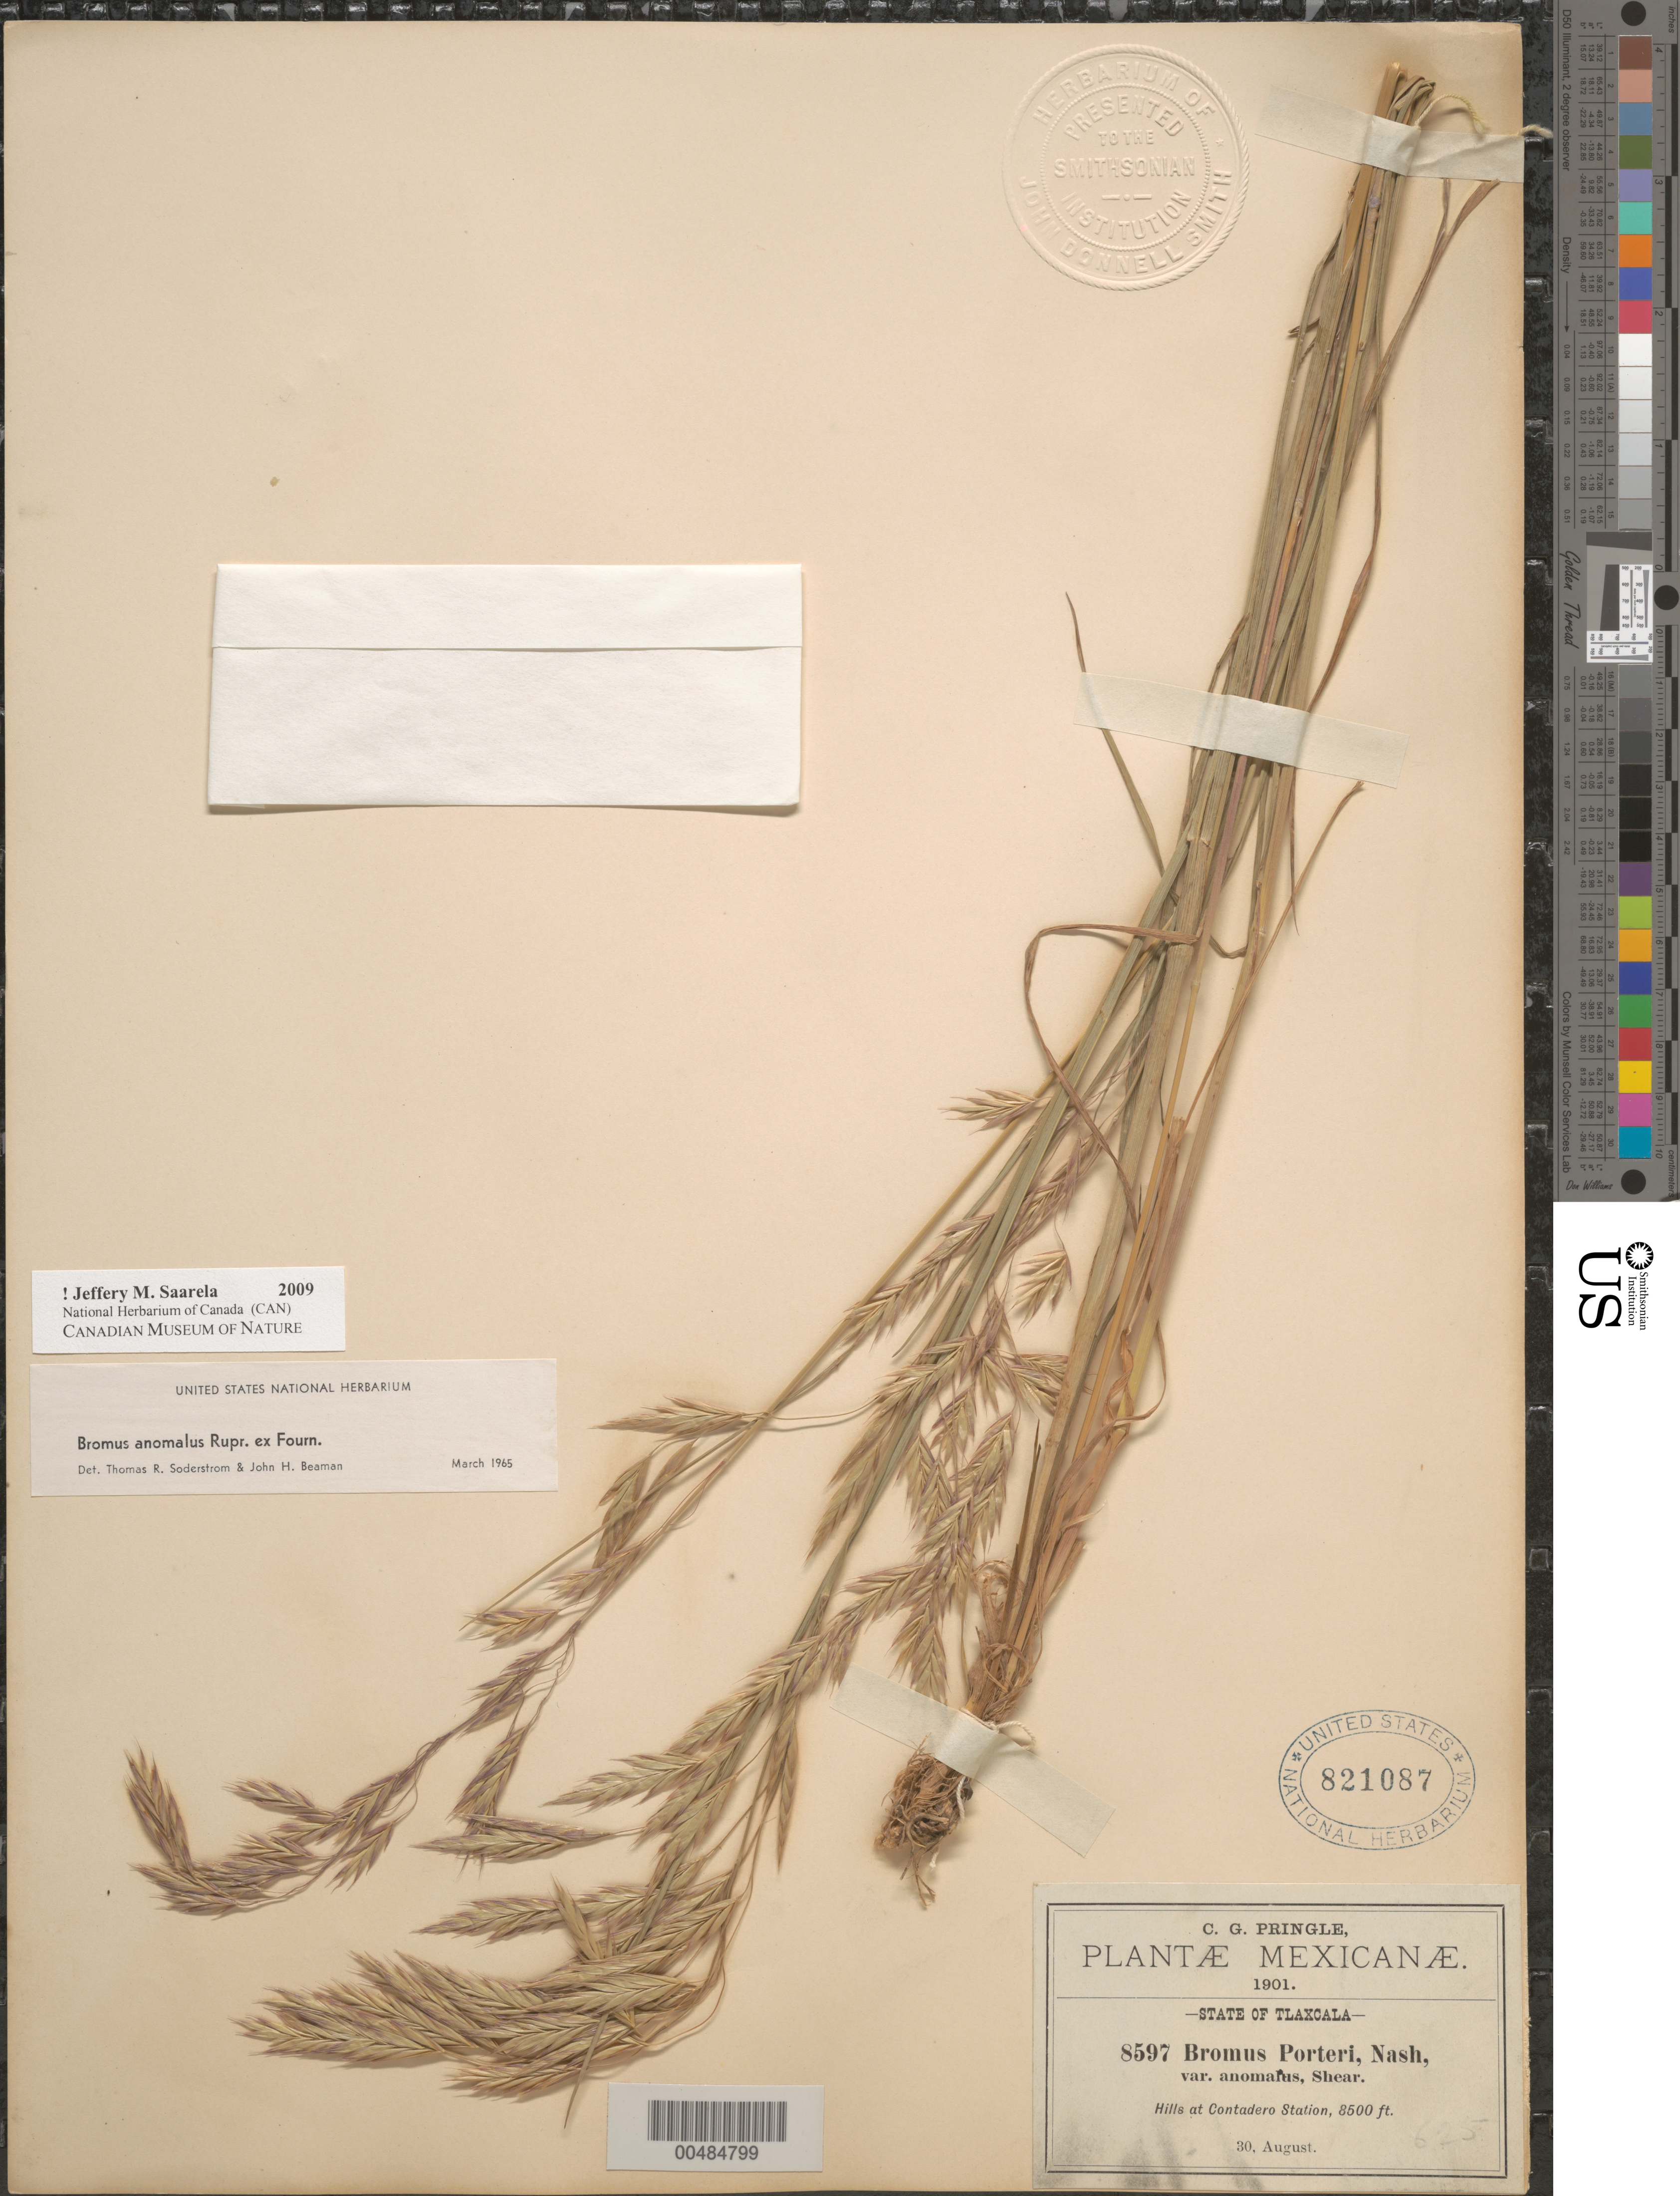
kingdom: Plantae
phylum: Tracheophyta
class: Liliopsida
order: Poales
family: Poaceae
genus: Bromus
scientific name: Bromus anomalus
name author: Rupr. ex E. Fourn.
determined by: Soderstrom, T. R.; Beaman, J. H.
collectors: C. G. Pringle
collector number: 8597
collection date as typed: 30 Aug 1901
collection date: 1901-08-30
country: Mexico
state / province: Tlaxcala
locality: Hills at Contadero Station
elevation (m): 2591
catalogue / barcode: US 821087